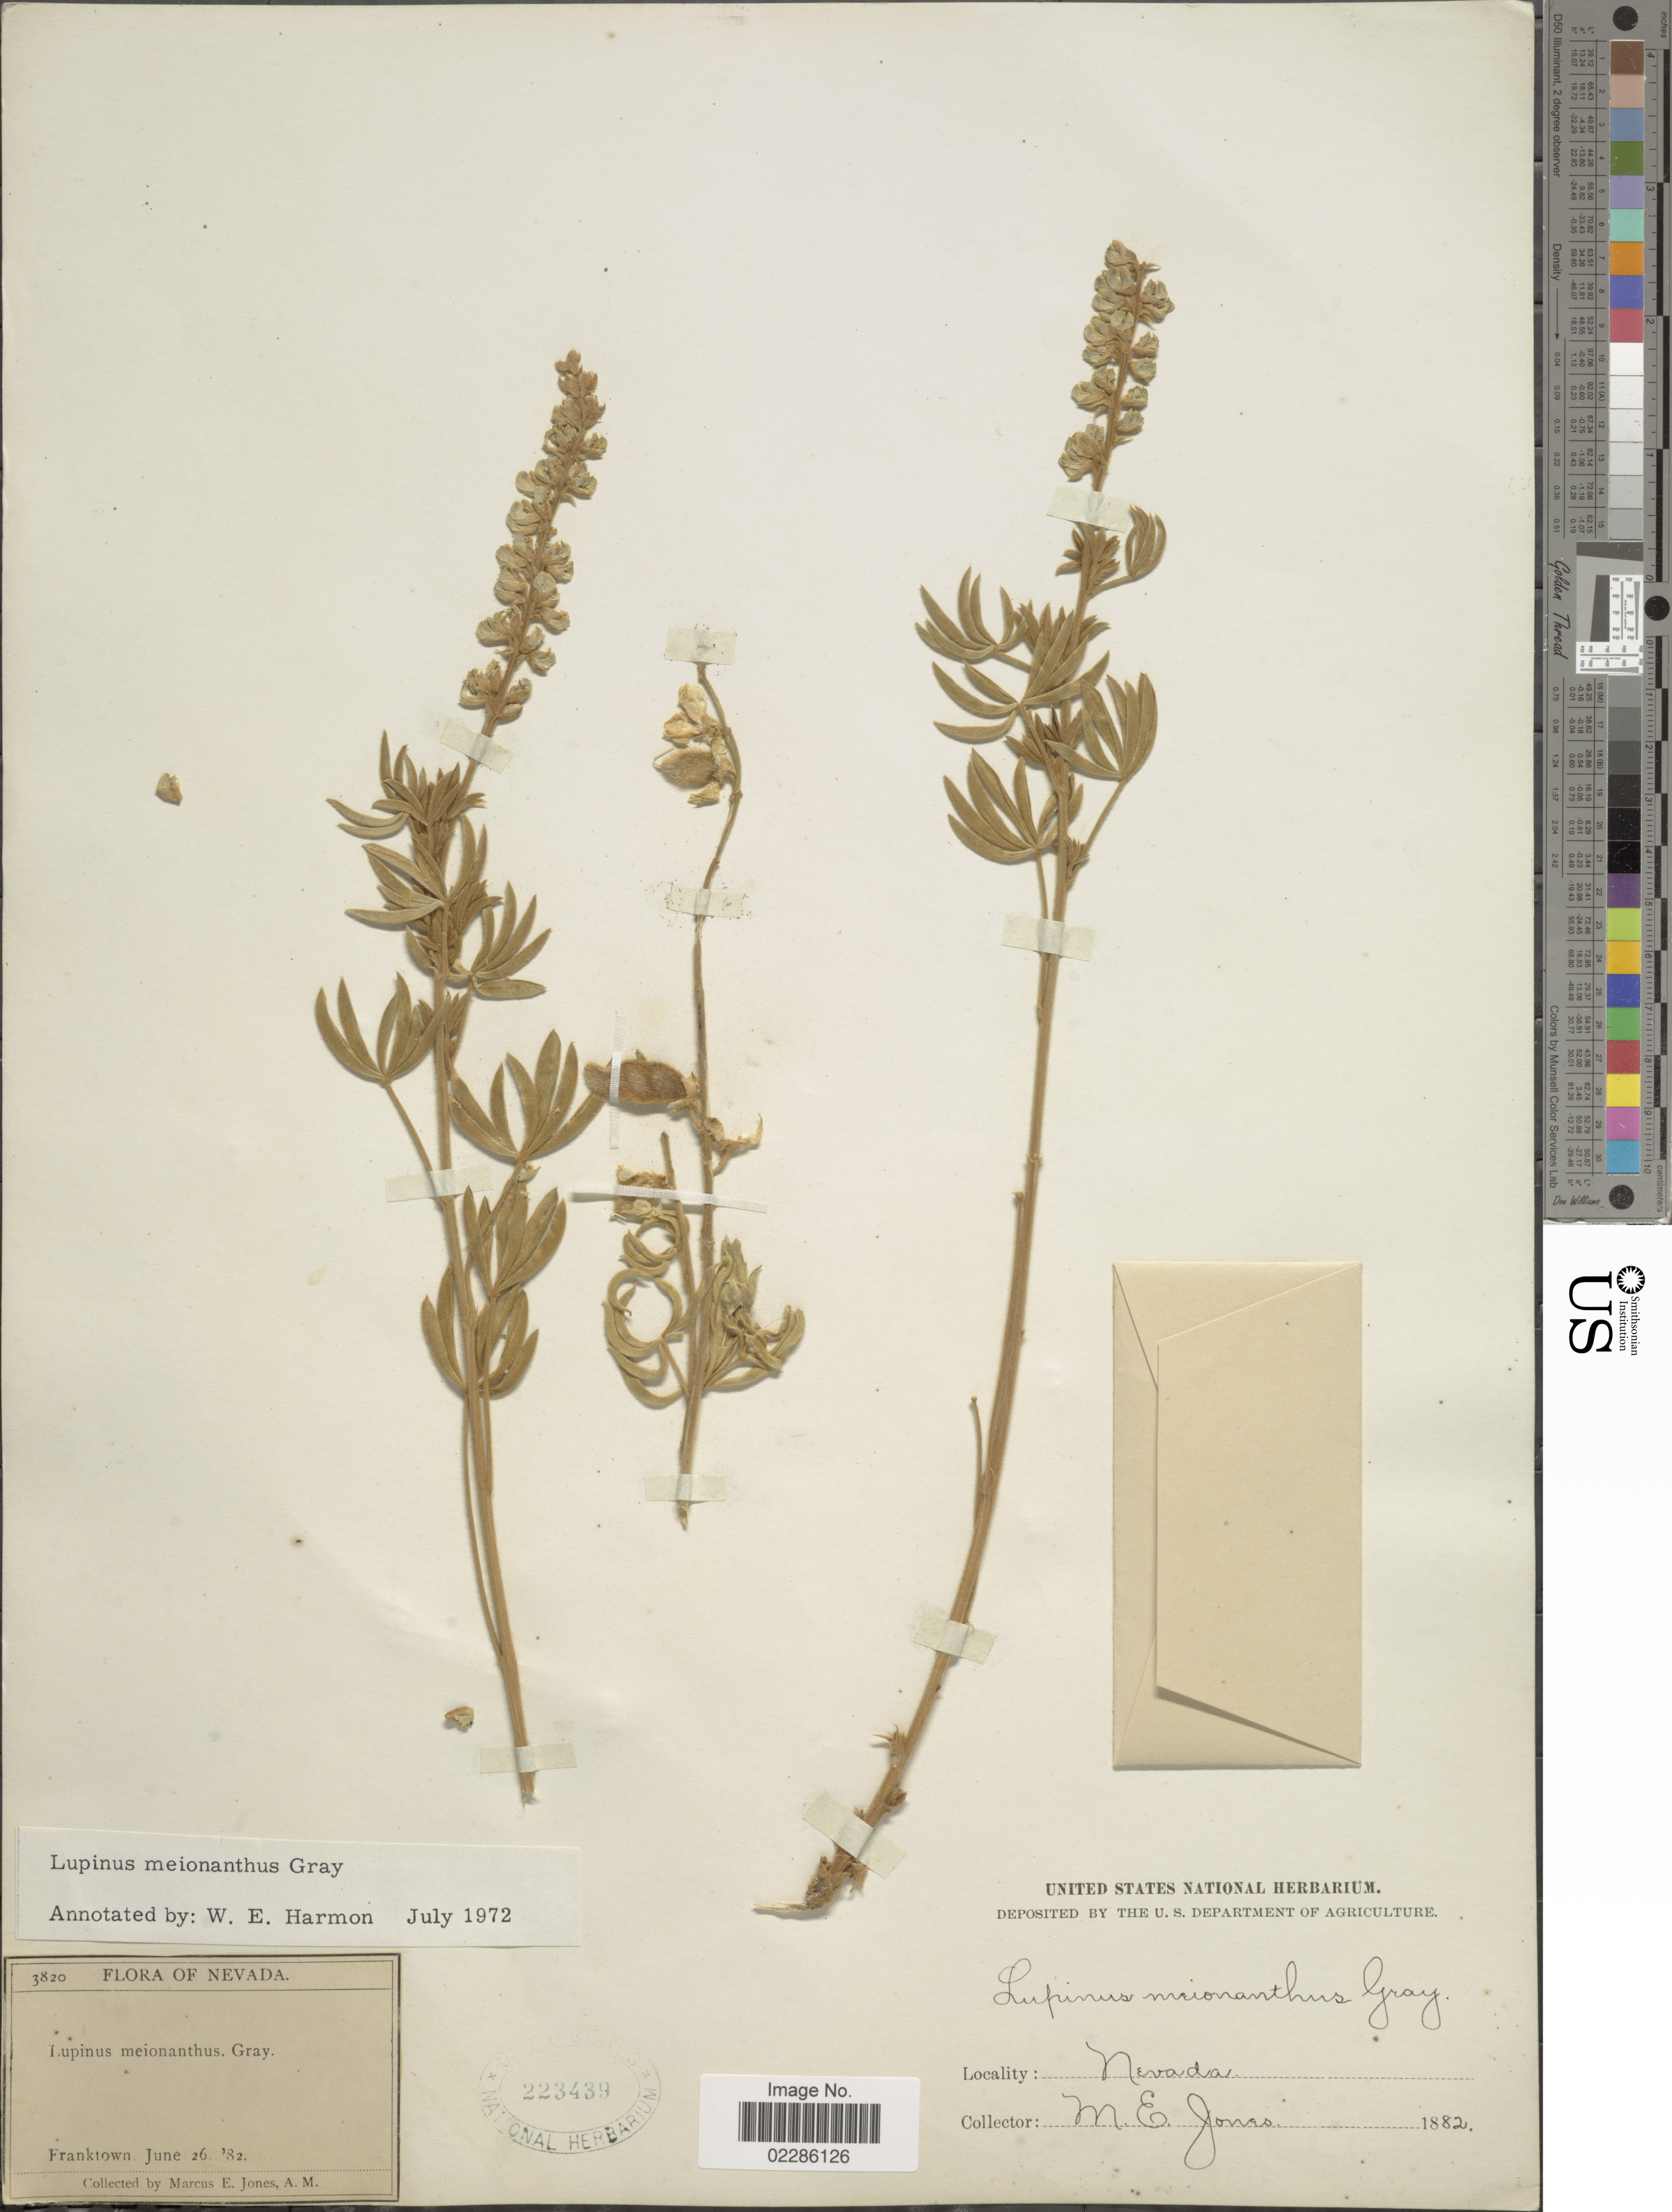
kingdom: Plantae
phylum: Tracheophyta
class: Magnoliopsida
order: Fabales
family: Fabaceae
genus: Lupinus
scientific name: Lupinus meionanthus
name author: A. Gray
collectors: M. E. Jones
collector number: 3820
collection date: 1882-06-26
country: United States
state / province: Nevada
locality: Franktown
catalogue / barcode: US 223439